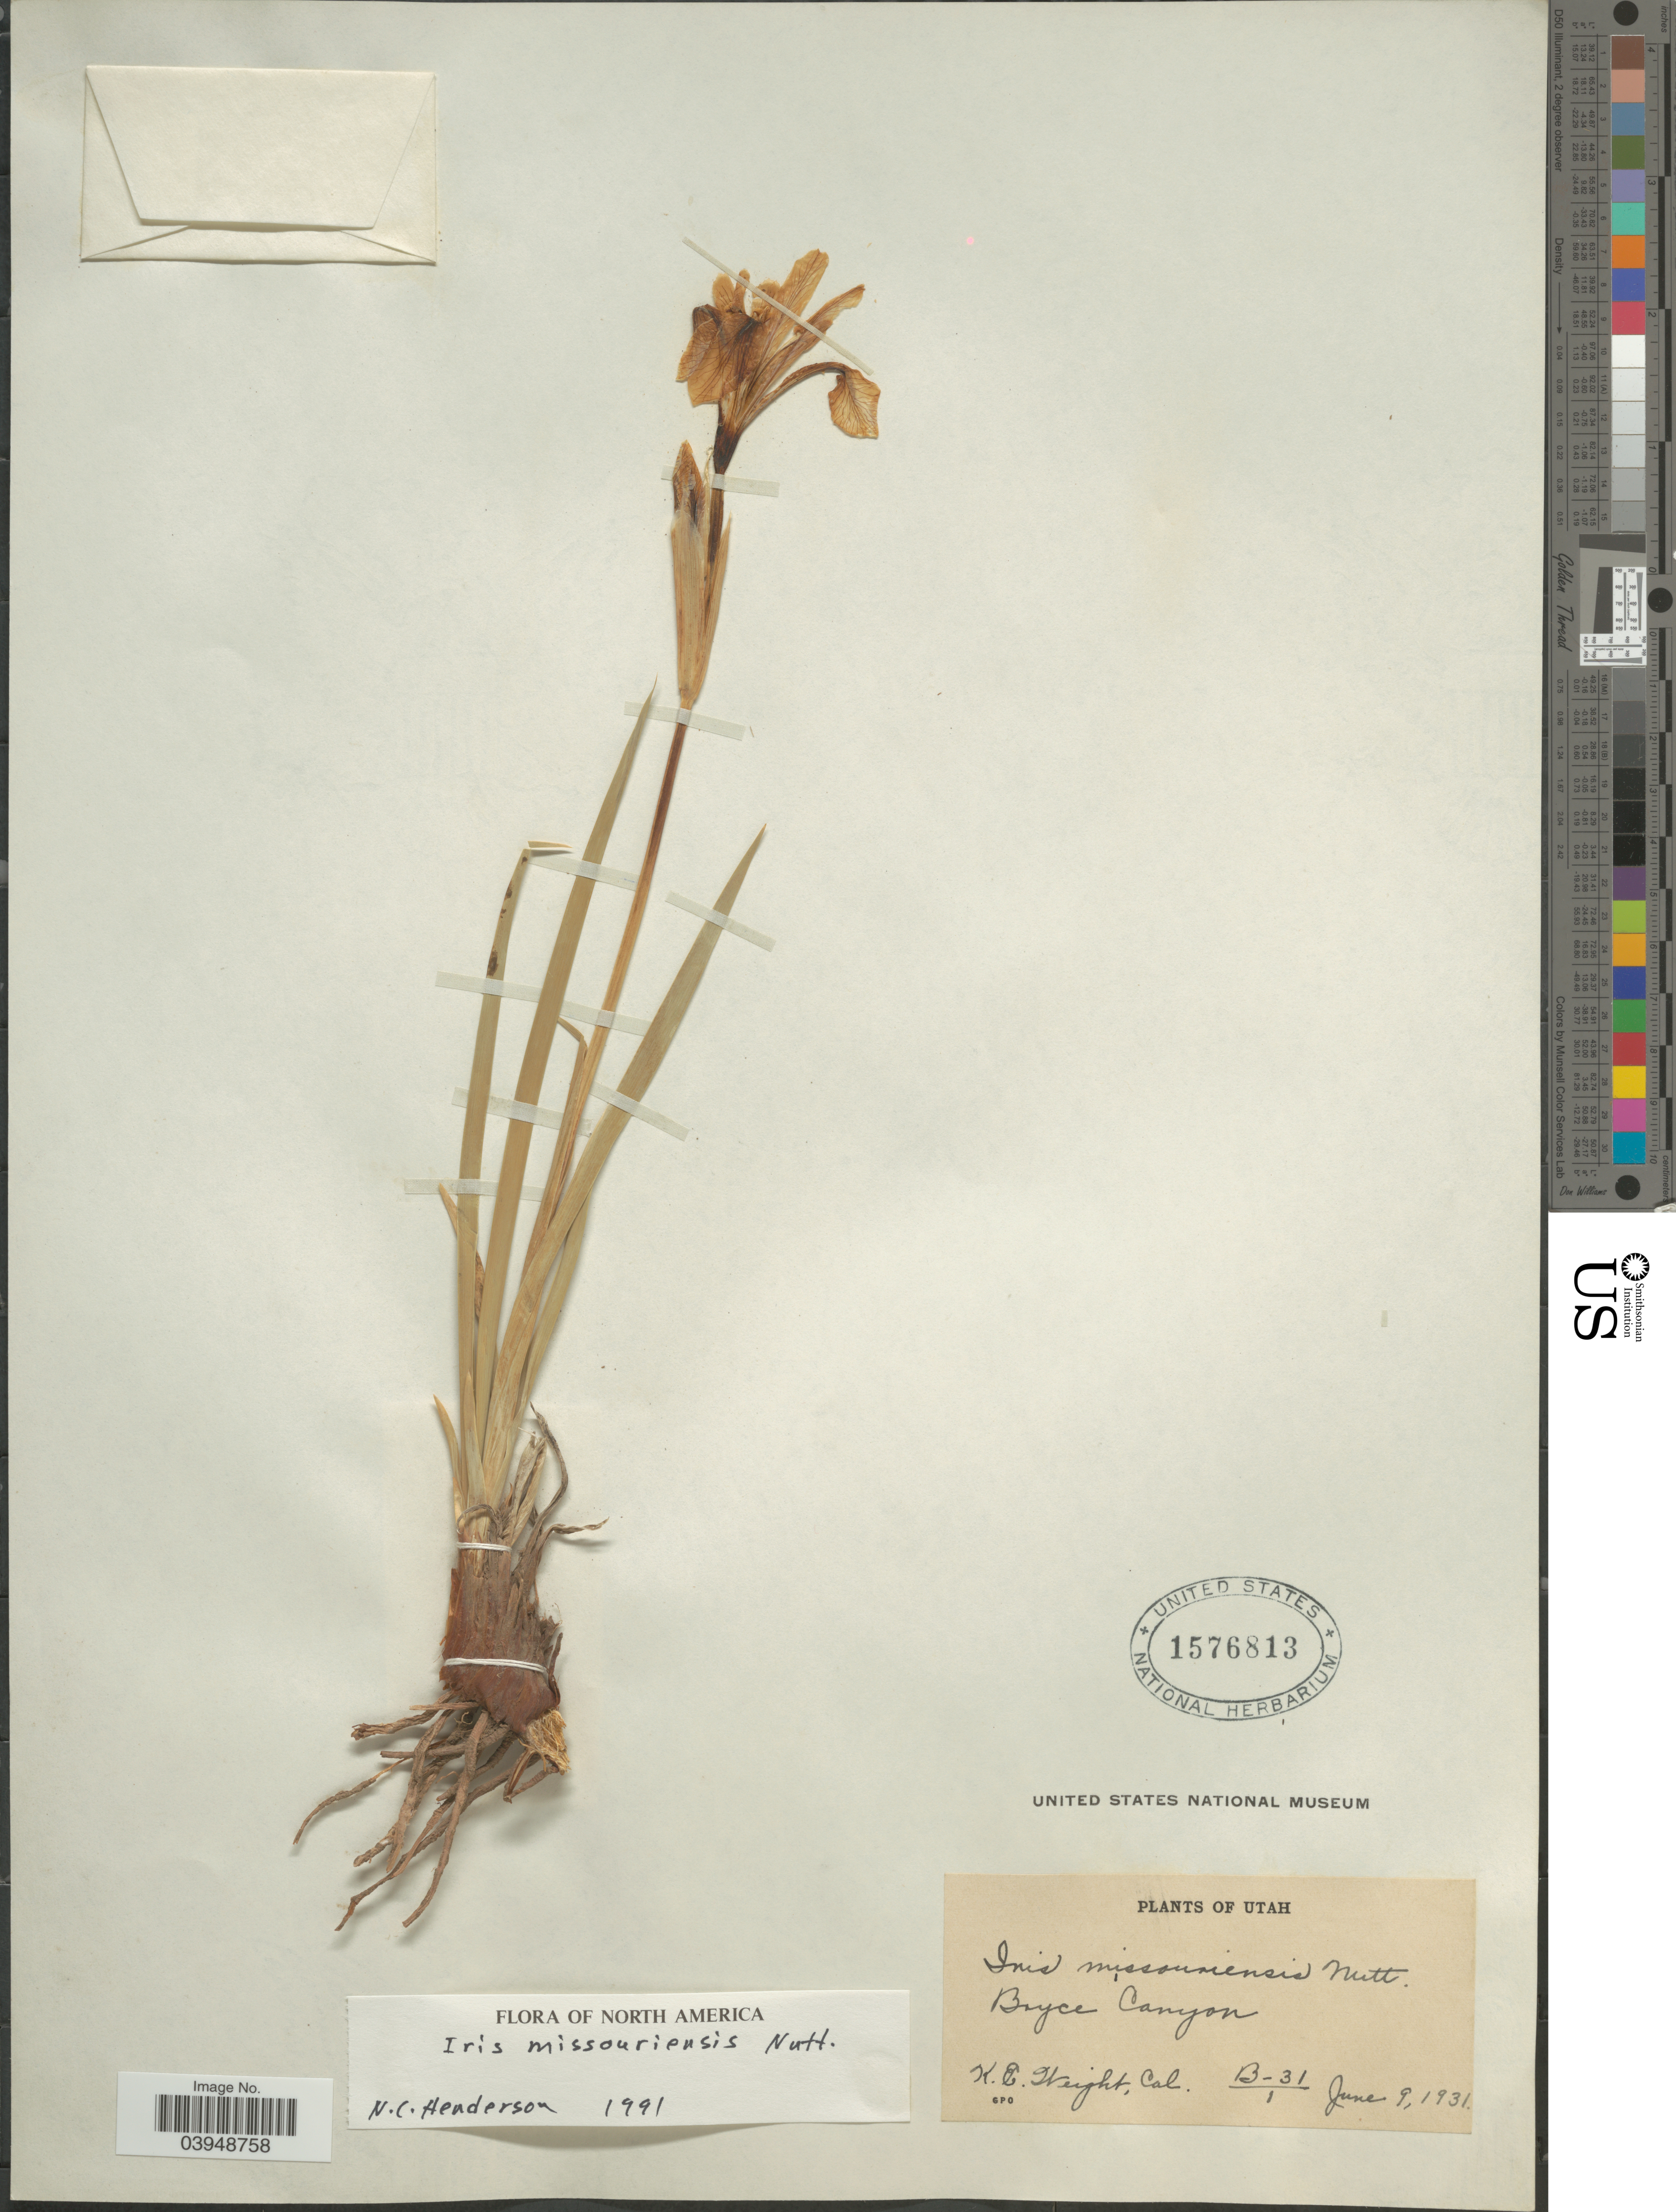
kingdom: Plantae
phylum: Tracheophyta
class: Liliopsida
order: Asparagales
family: Iridaceae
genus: Iris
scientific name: Iris missouriensis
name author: Nutt.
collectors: K. Weight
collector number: B-31/1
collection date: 1931-06-09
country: United States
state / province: Utah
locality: Boyce Canyon.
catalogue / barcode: US 1576813